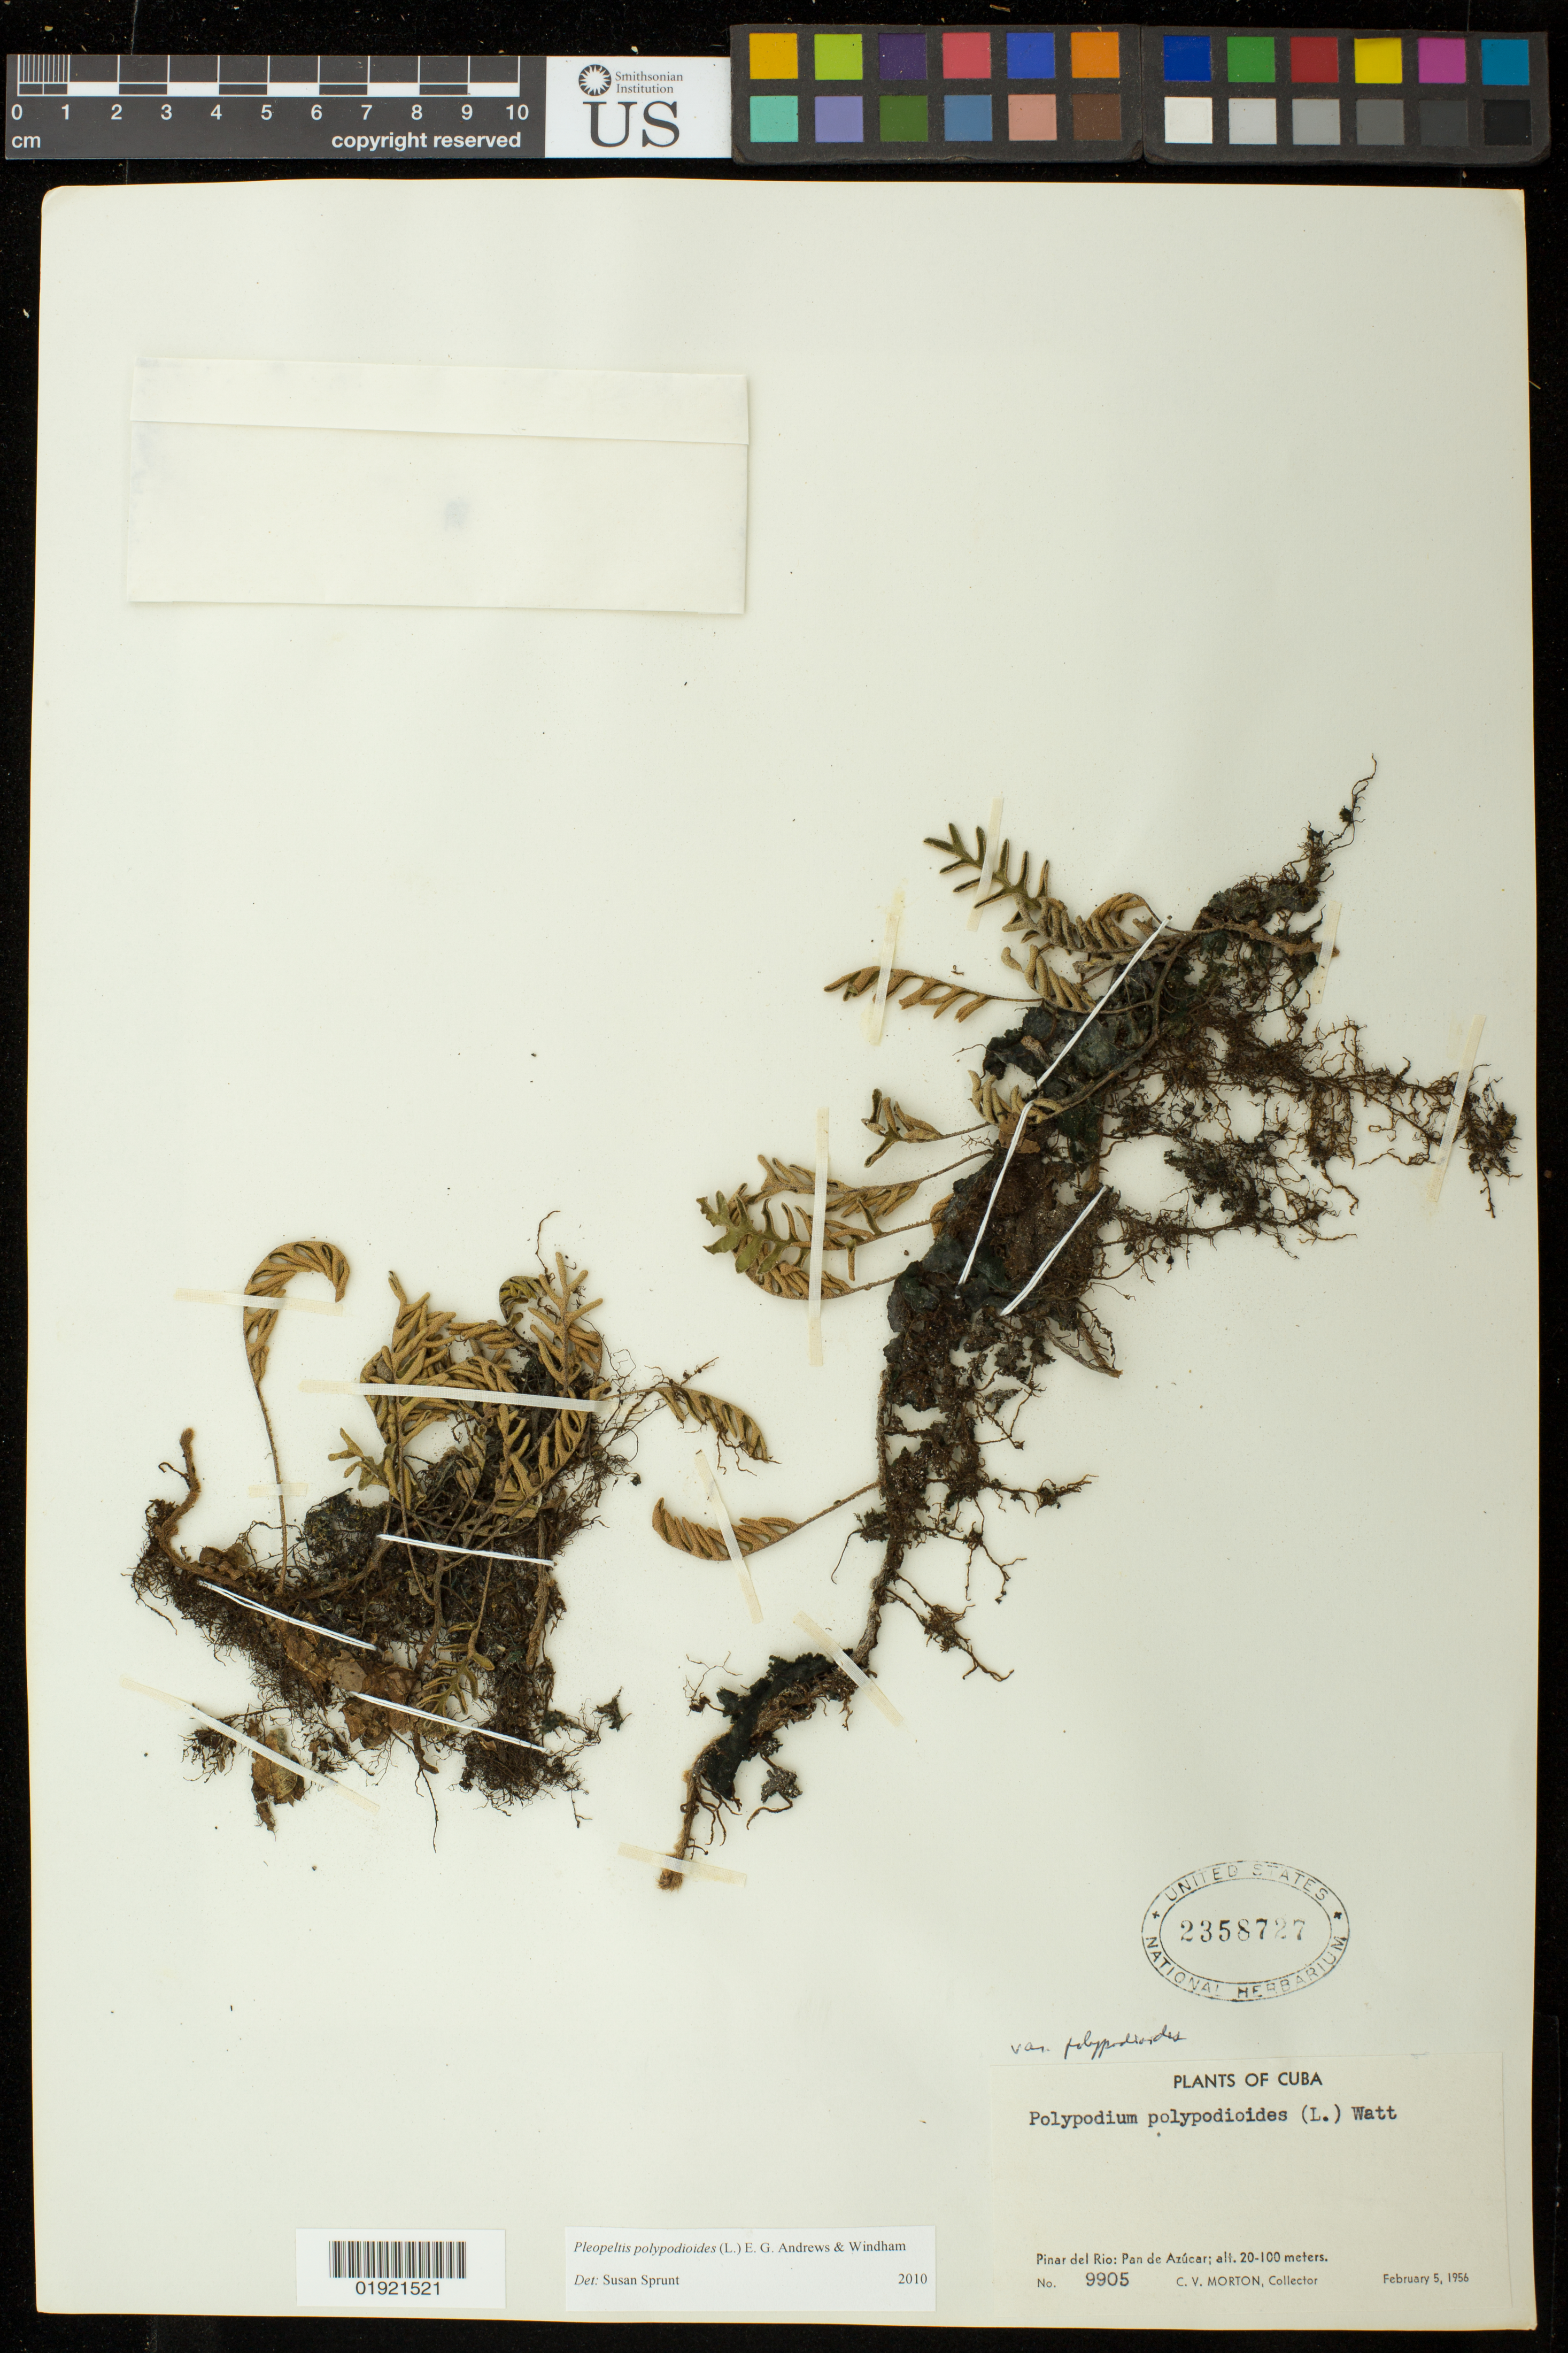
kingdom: Plantae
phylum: Tracheophyta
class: Polypodiopsida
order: Polypodiales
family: Polypodiaceae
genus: Pleopeltis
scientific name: Pleopeltis polypodioides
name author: (L.) E.G. Andrews & Windham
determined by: Sprunt, S. V.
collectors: C. V. Morton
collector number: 9905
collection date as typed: February 5, 1956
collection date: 1956-02-05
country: Cuba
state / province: Pinar del Río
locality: Pan de Azucar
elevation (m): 20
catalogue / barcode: US 2358727